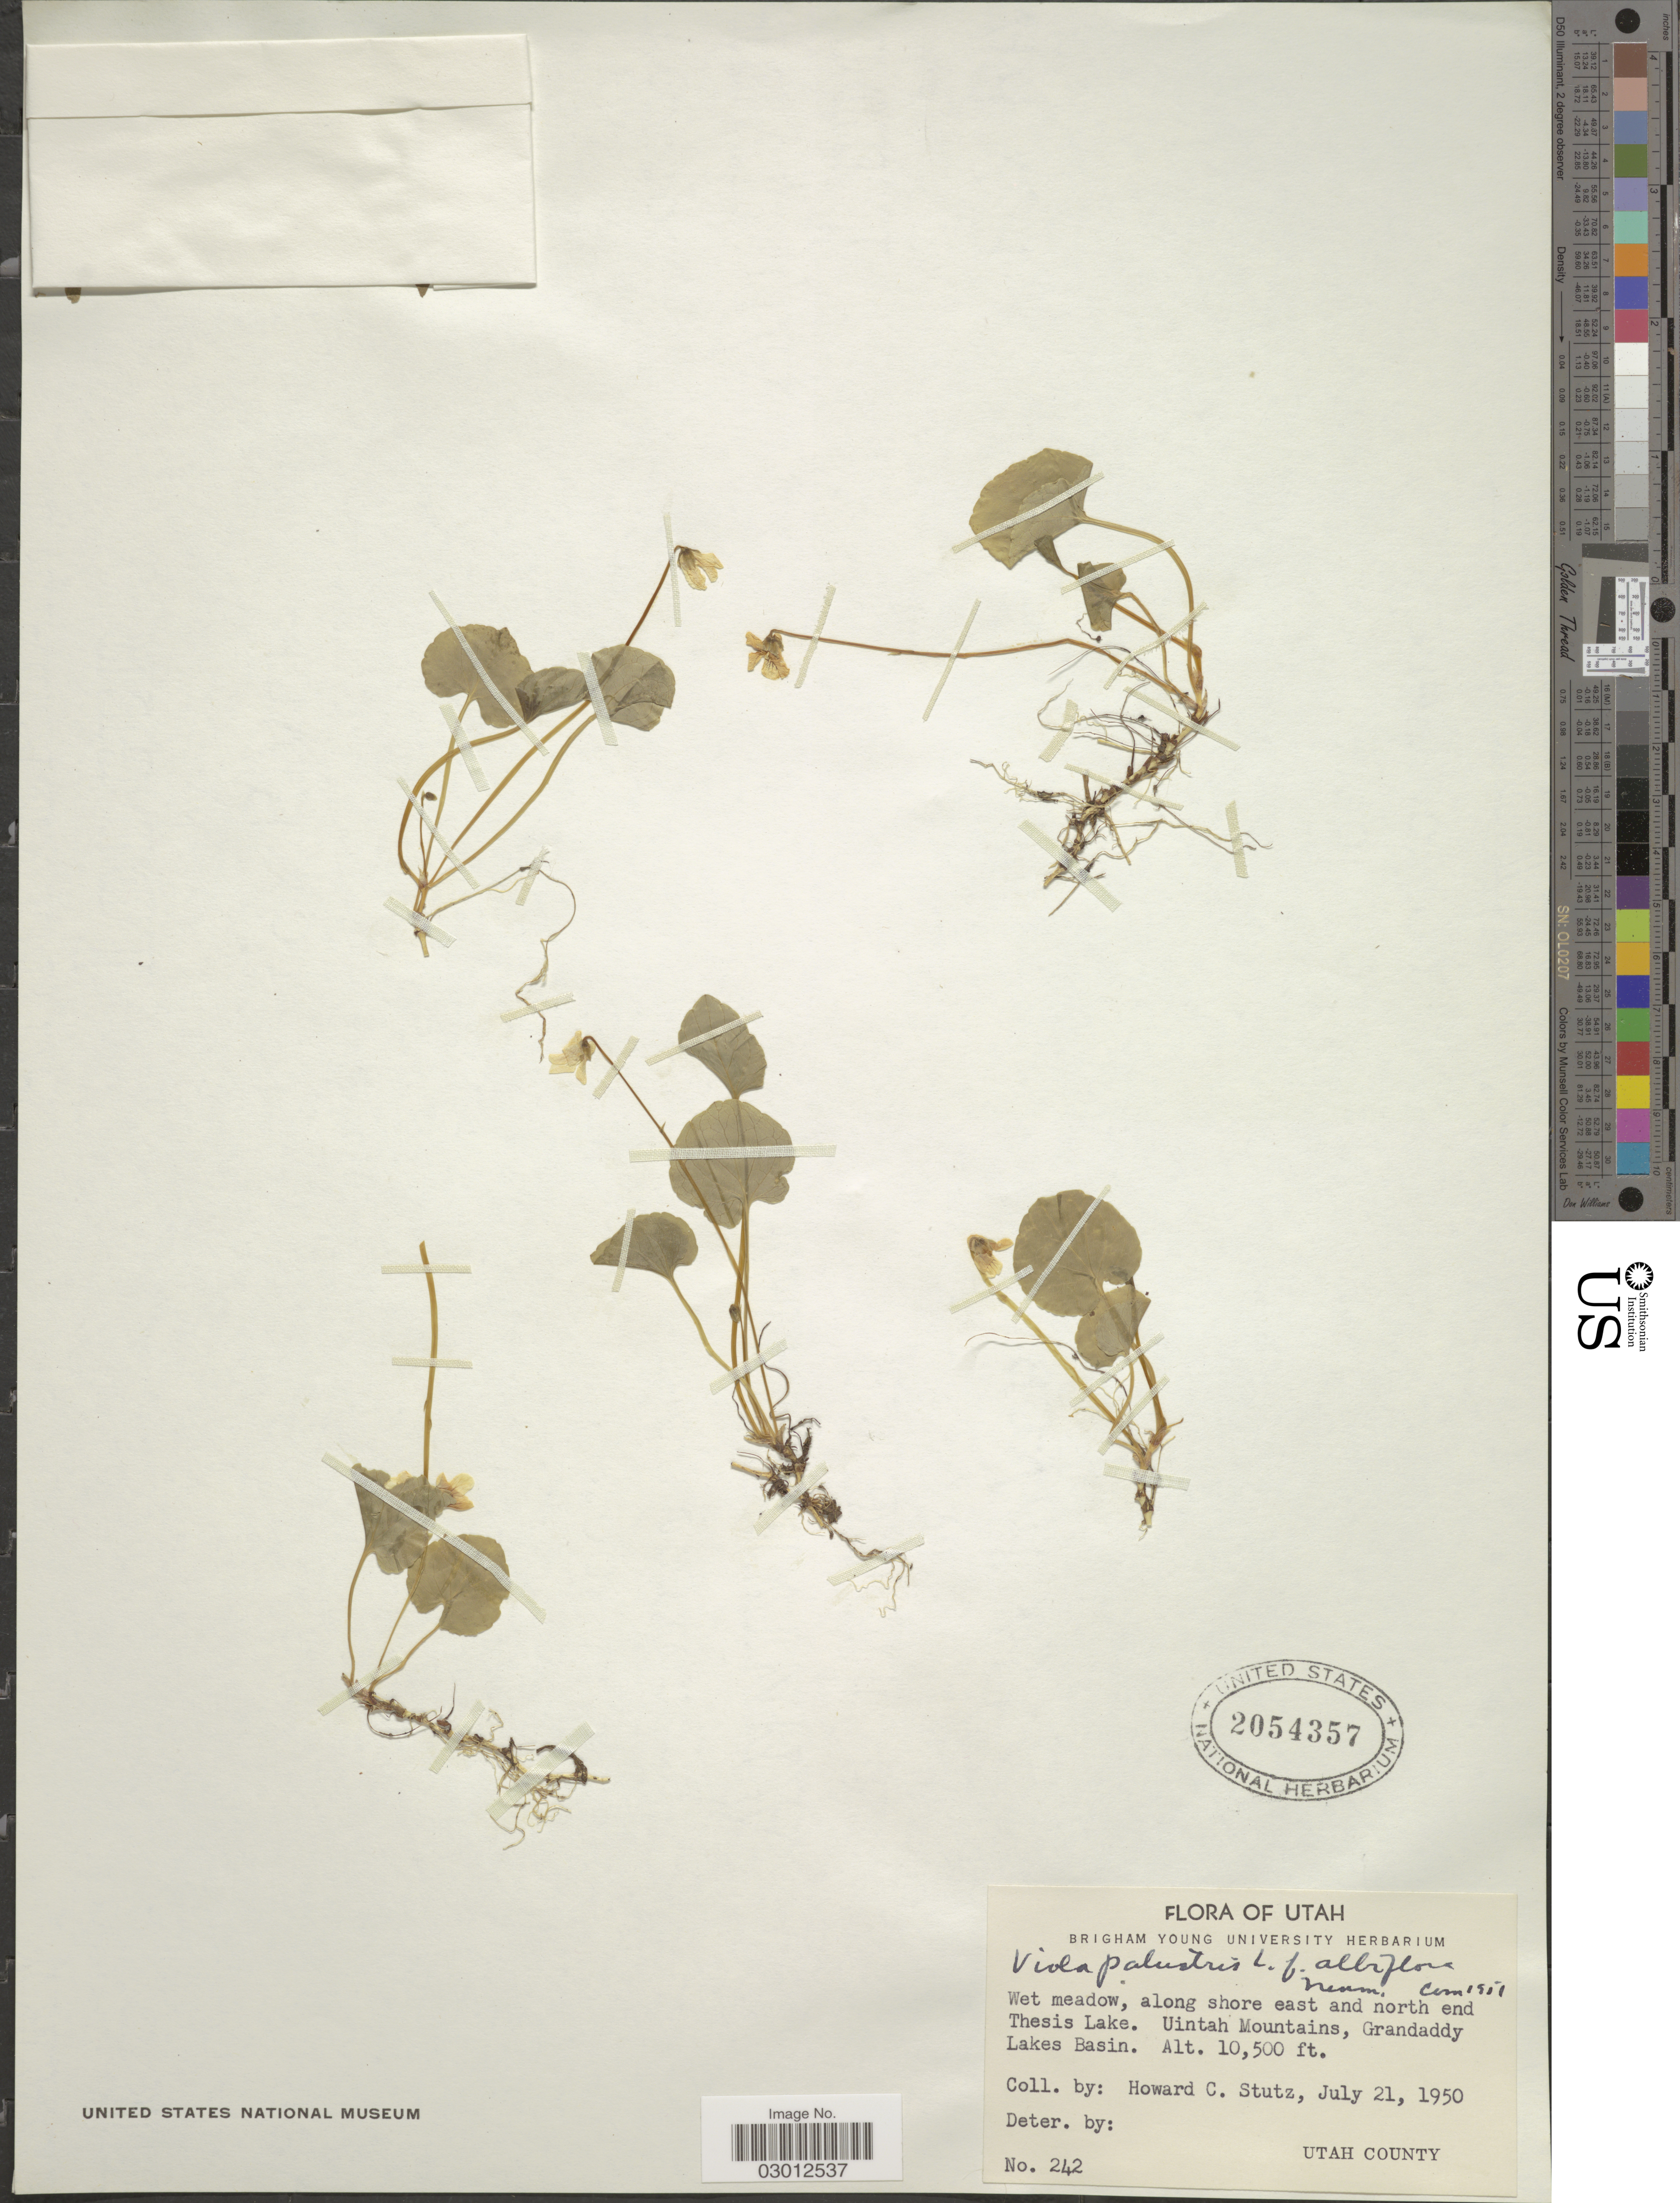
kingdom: Plantae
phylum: Tracheophyta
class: Magnoliopsida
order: Malpighiales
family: Violaceae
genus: Viola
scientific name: Viola palustris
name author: L.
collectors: H. Stutz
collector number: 242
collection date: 1950-07-21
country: United States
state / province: Utah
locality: Wet meadow, along shore east and north end Thesis Lake. Uintah Mountains, Grandaddy Lakes Basin. Utah County.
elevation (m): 3200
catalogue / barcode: US 2054357